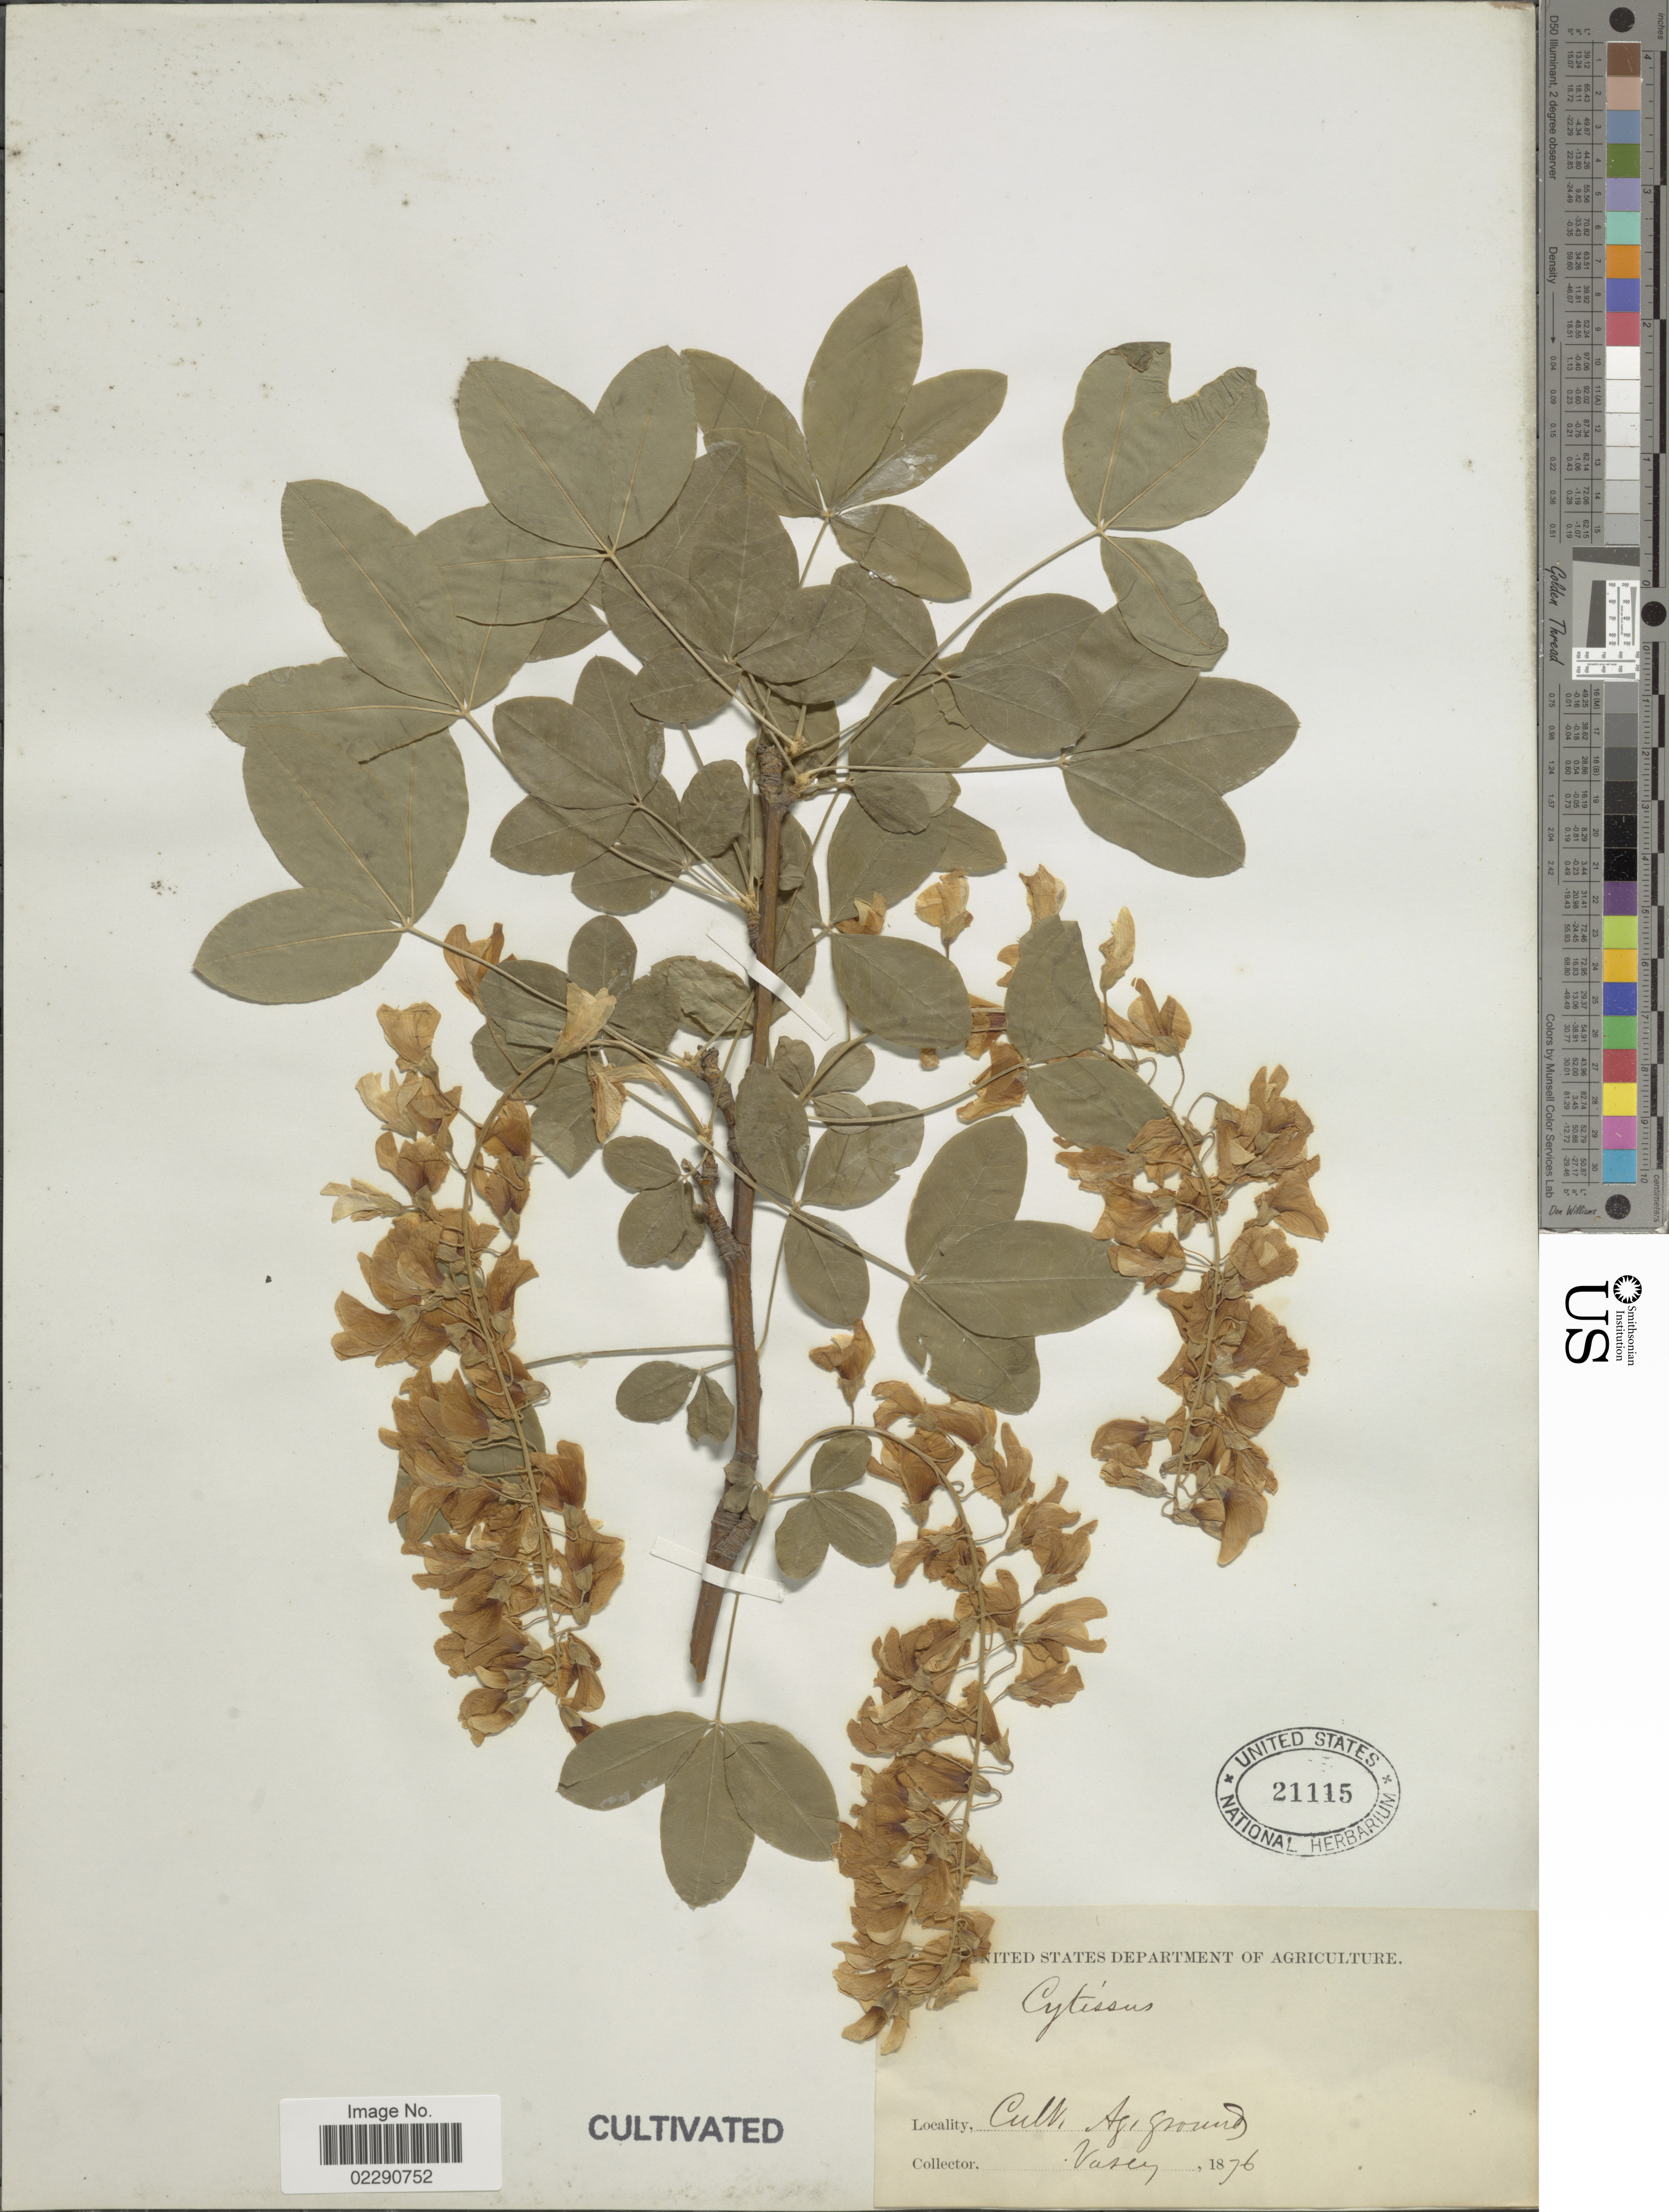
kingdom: Plantae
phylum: Tracheophyta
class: Magnoliopsida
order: Fabales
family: Fabaceae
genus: Laburnum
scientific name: Laburnum anagyroides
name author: Medik.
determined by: Strong, Mark T., (BOT), Smithsonian Institution - National Museum of Natural History (UNITED STATES)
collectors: Vasey, --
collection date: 1876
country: United States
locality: Ag. grounds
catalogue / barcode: US 21115